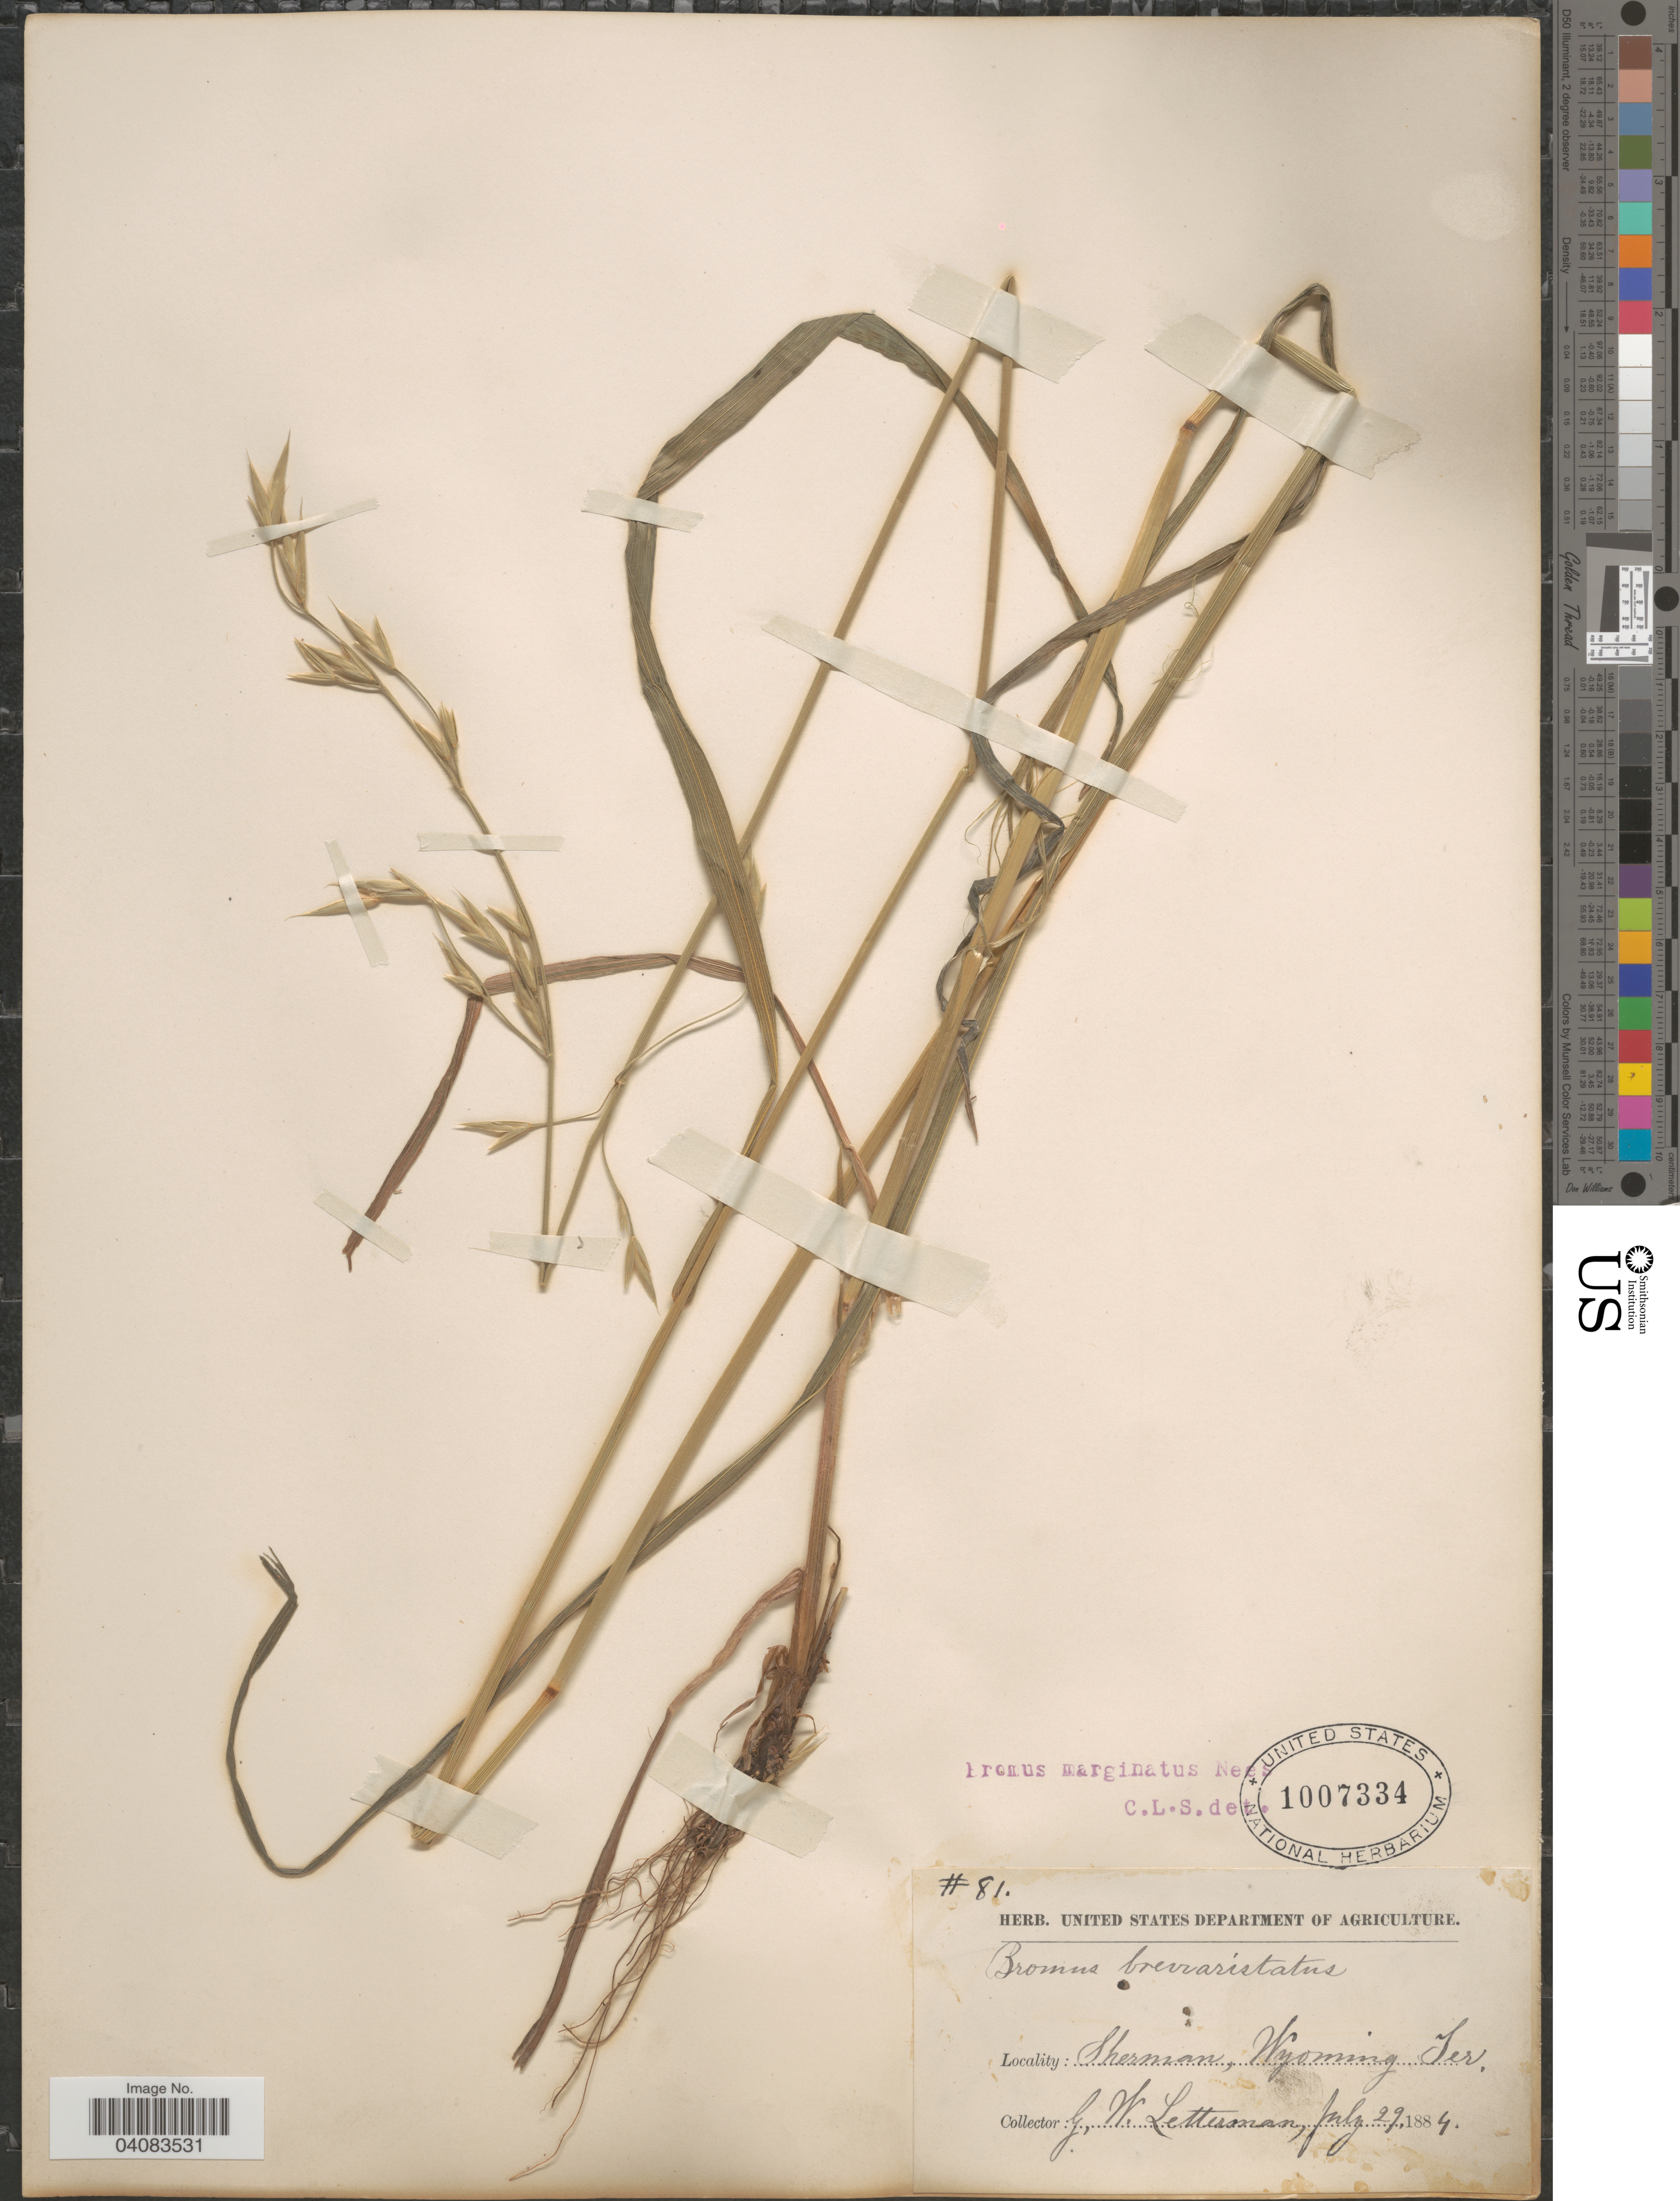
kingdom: Plantae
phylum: Tracheophyta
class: Liliopsida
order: Poales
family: Poaceae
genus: Bromus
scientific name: Bromus marginatus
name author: Nees ex Steud.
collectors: G. W. Letterman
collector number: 81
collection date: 1884-07-29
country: United States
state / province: Wyoming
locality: Sherman.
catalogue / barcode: US 1007334